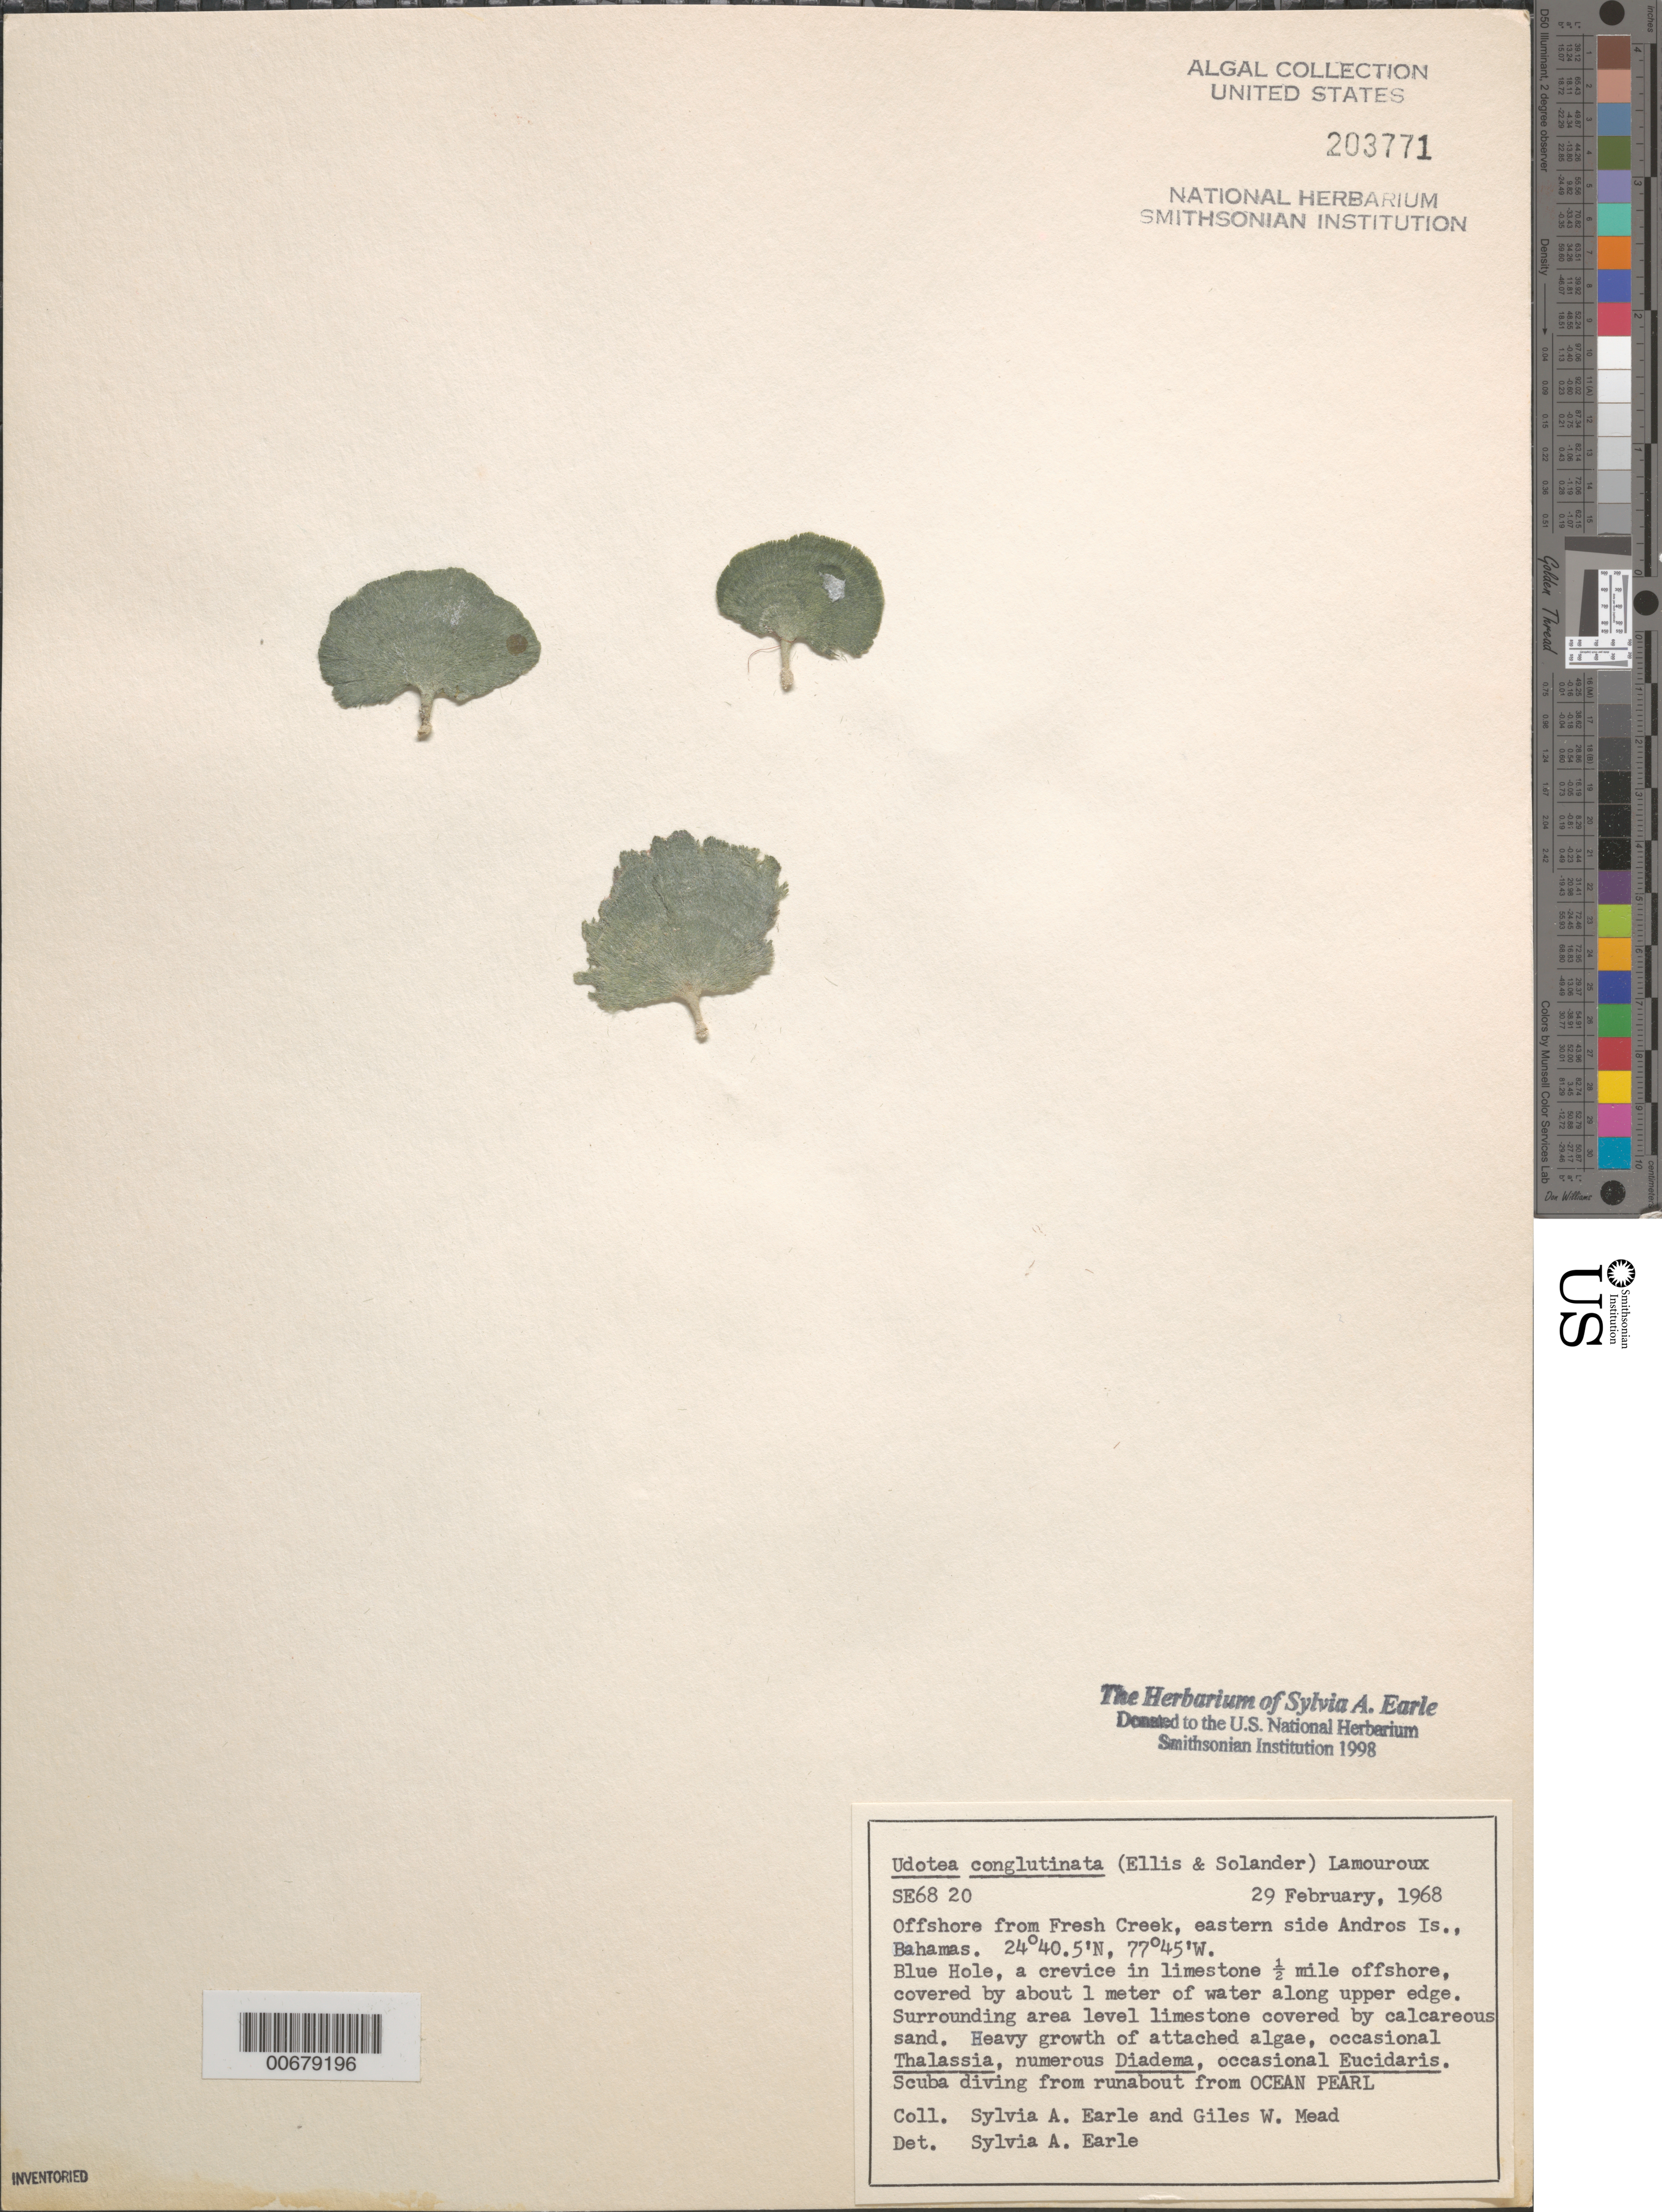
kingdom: Plantae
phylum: Chlorophyta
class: Ulvophyceae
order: Bryopsidales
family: Udoteaceae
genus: Udotea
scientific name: Udotea conglutinata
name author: (Ellis & Sol.) J.V.Lamouroux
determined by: Earle, S. A.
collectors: S. A. Earle & G. W. Mead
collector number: SE 6820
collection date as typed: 29 Feb 1968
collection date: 1968-02-29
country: Bahamas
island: Andros Island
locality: Blue Hole, off Fresh Creek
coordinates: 24 40.5' N, 77 45' W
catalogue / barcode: US 203771